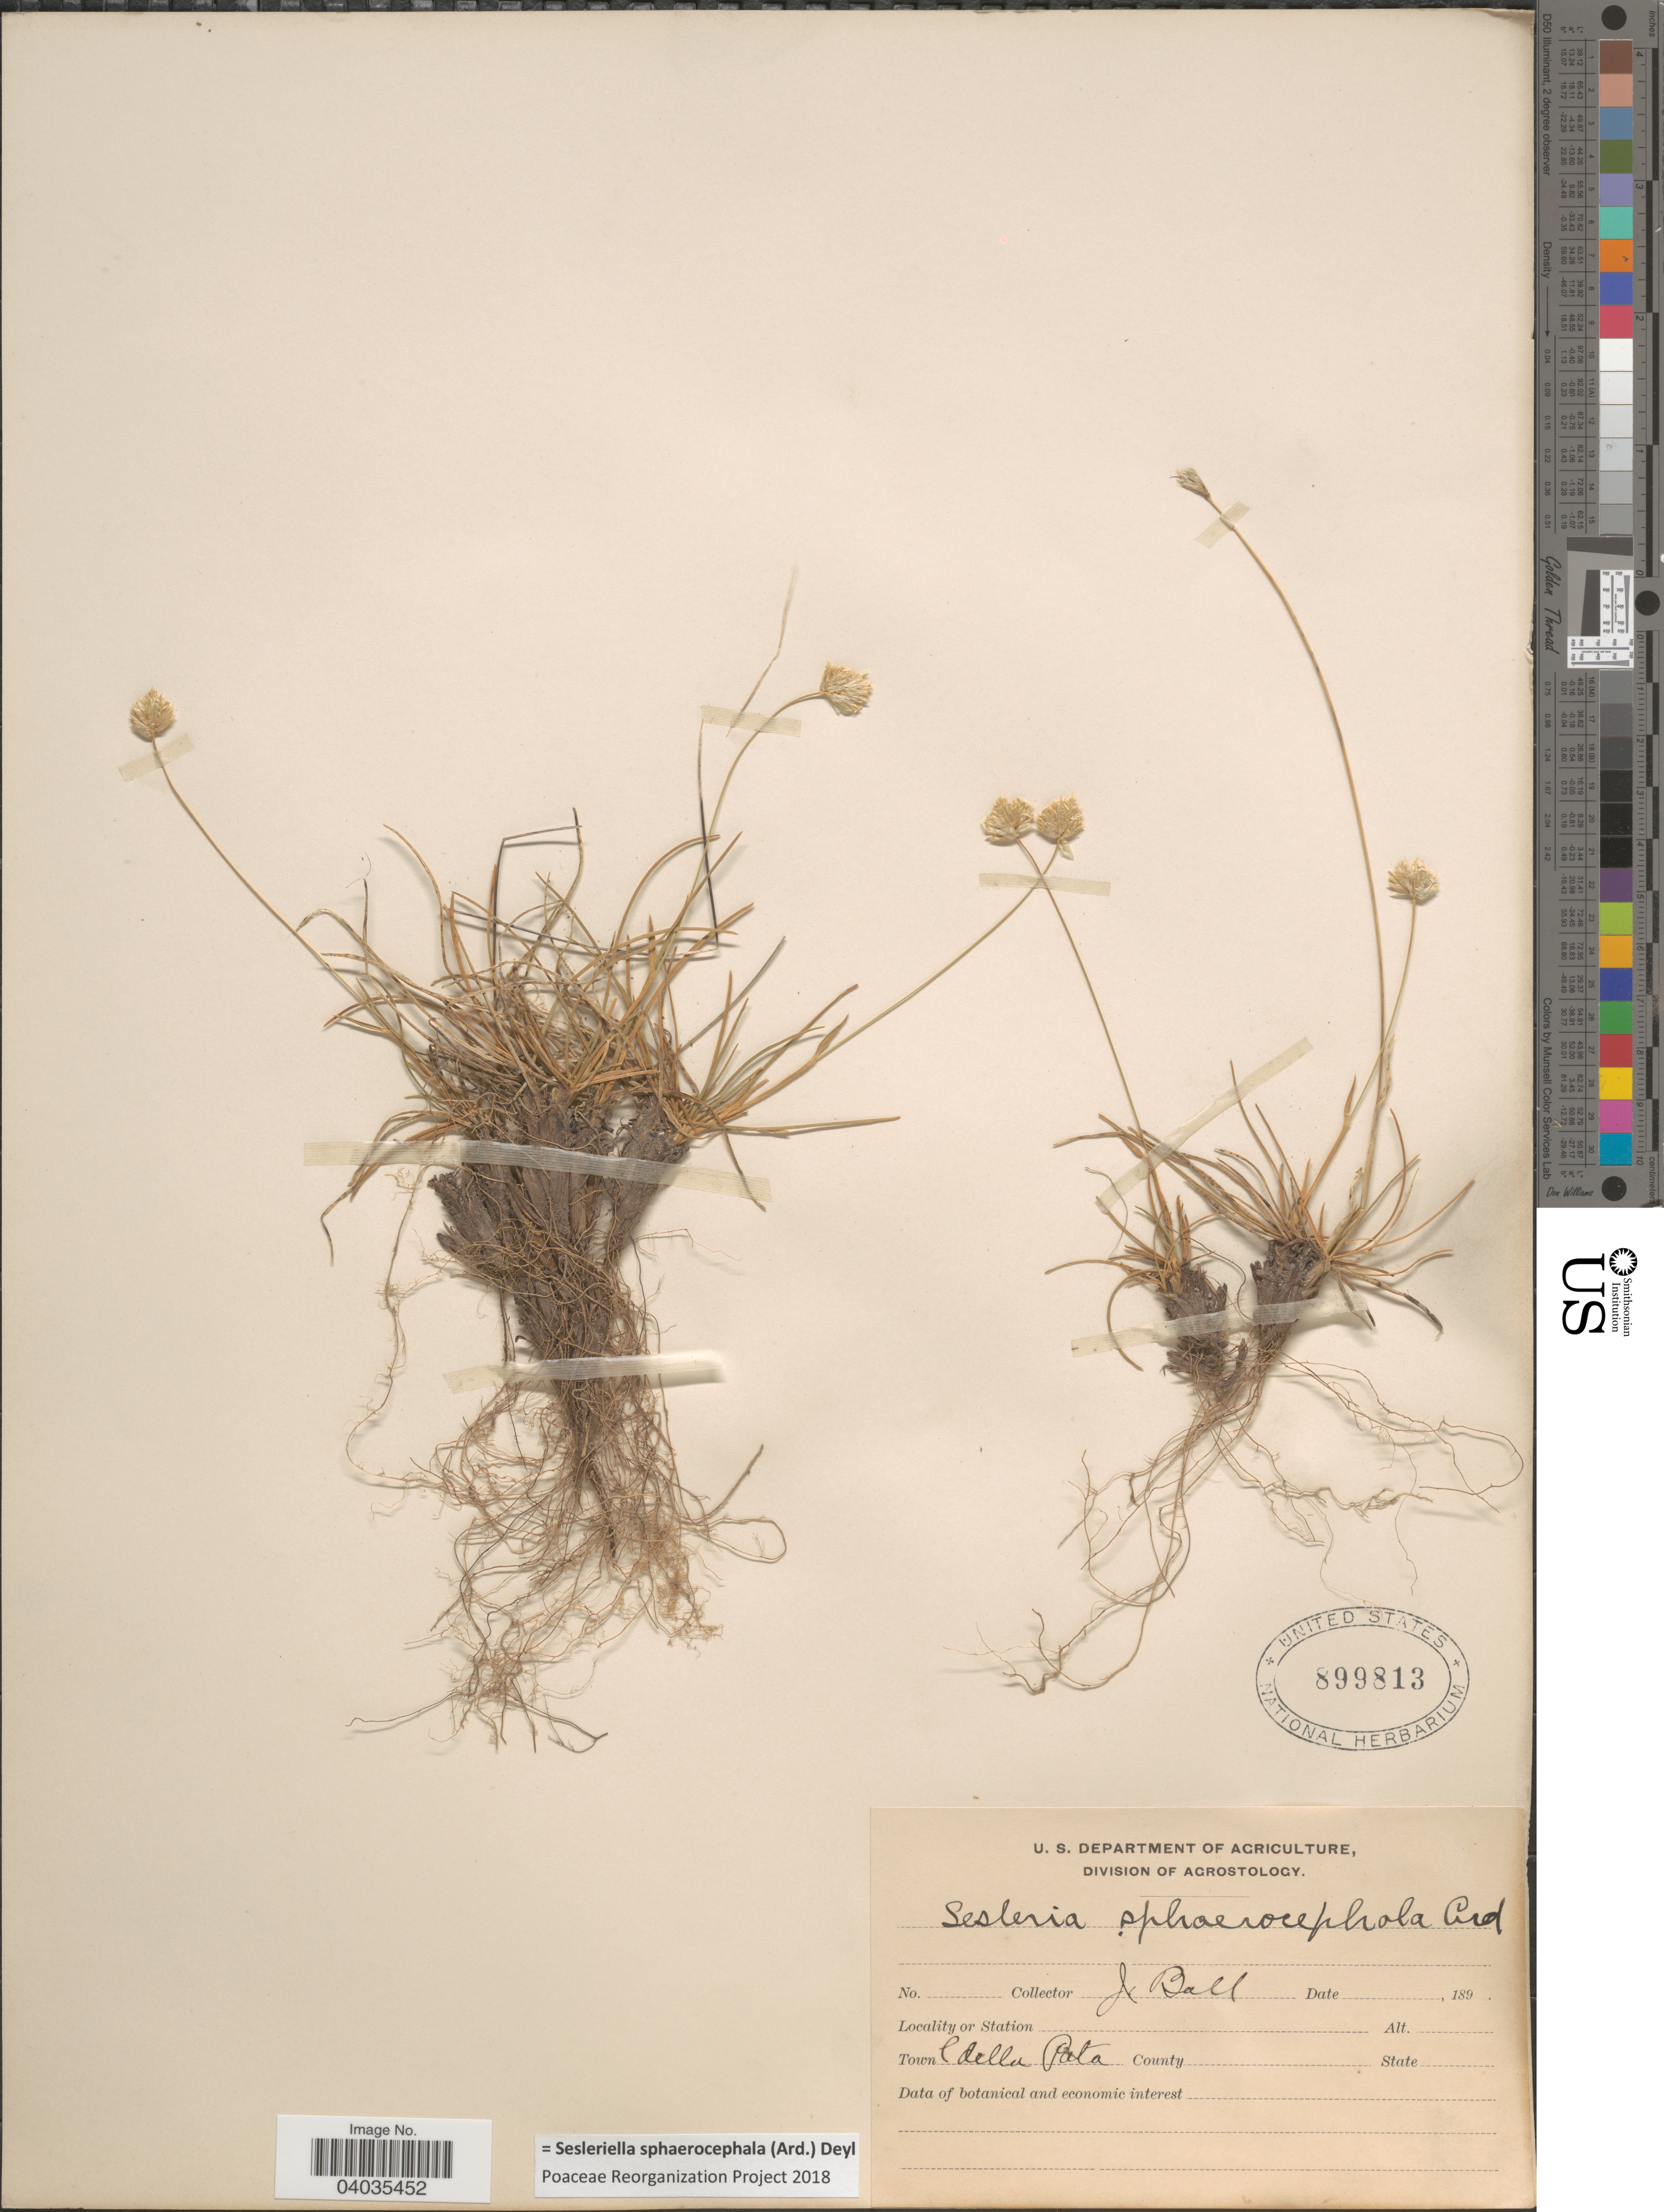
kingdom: Plantae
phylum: Tracheophyta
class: Liliopsida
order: Poales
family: Poaceae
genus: Sesleriella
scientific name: Sesleriella sphaerocephala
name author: (Ard.) Deyl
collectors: J. Ball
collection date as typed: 189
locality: Cdella Pata.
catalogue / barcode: US 899813